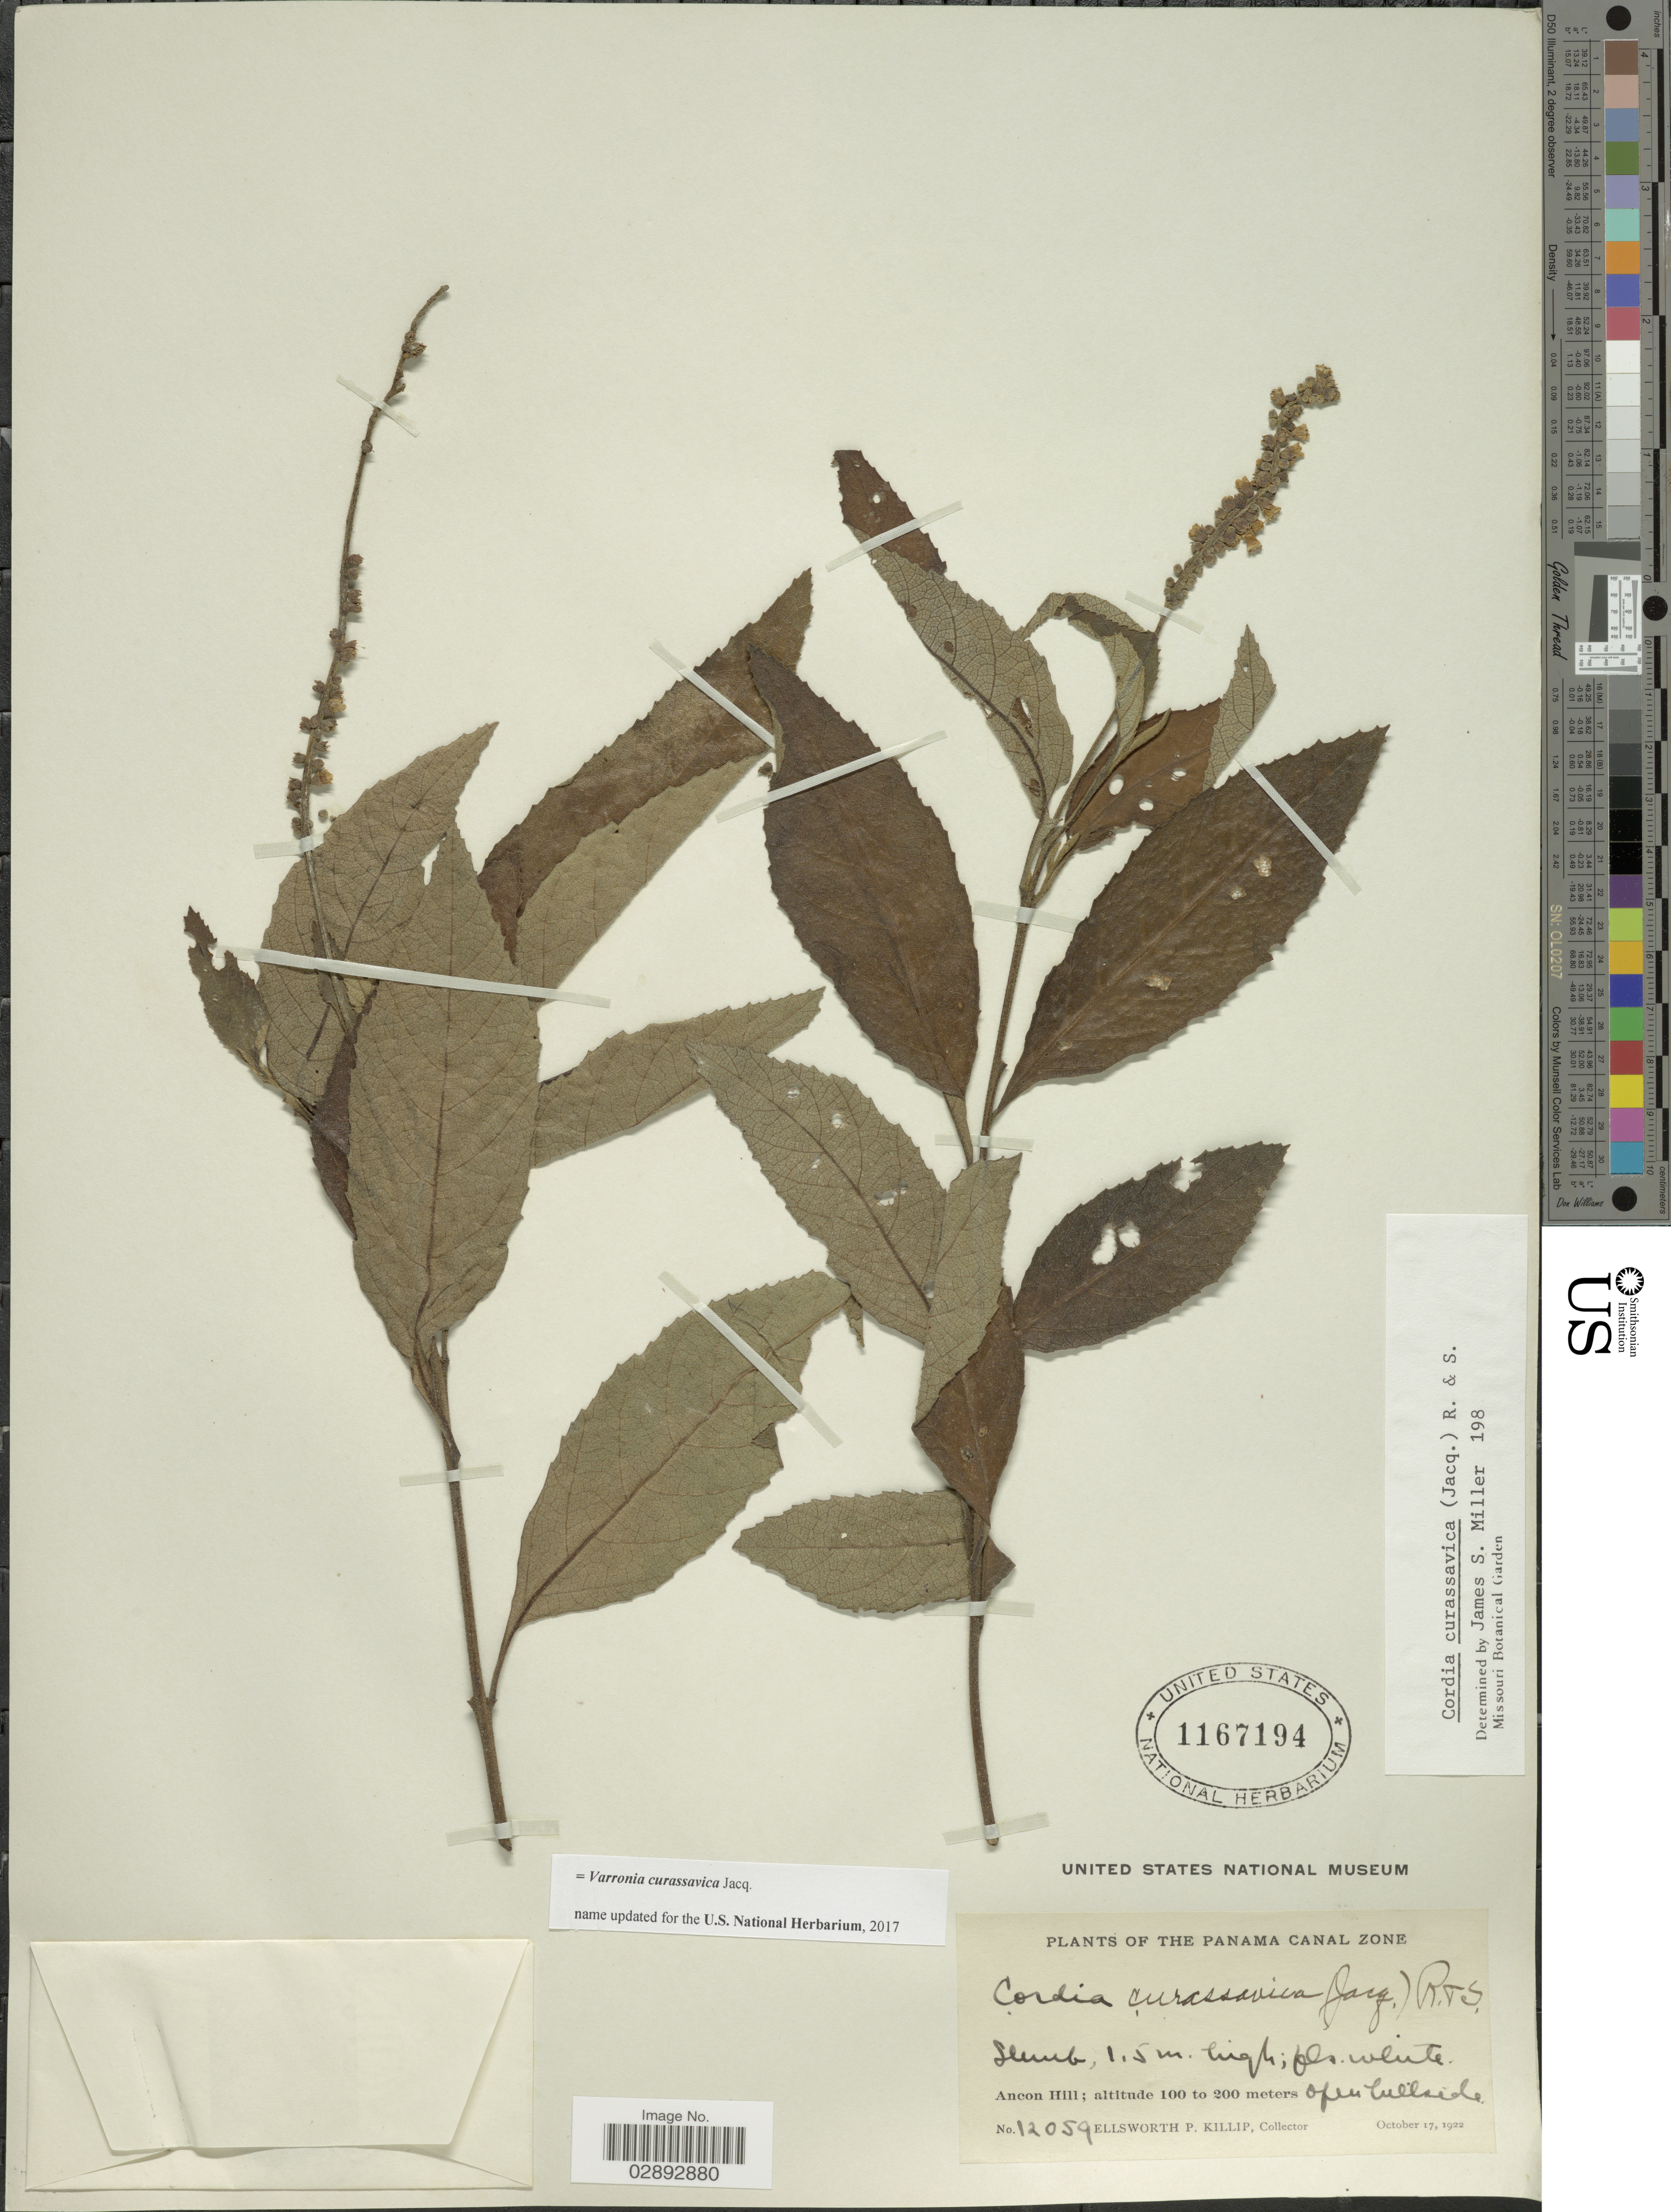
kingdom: Plantae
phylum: Tracheophyta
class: Magnoliopsida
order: Boraginales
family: Cordiaceae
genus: Varronia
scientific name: Varronia curassavica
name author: Jacq.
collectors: E. P. Killip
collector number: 12059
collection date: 1922-10-17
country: Panama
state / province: Colón / Panamá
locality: Canal Zone. Ancon Hill.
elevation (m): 100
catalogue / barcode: US 1167194